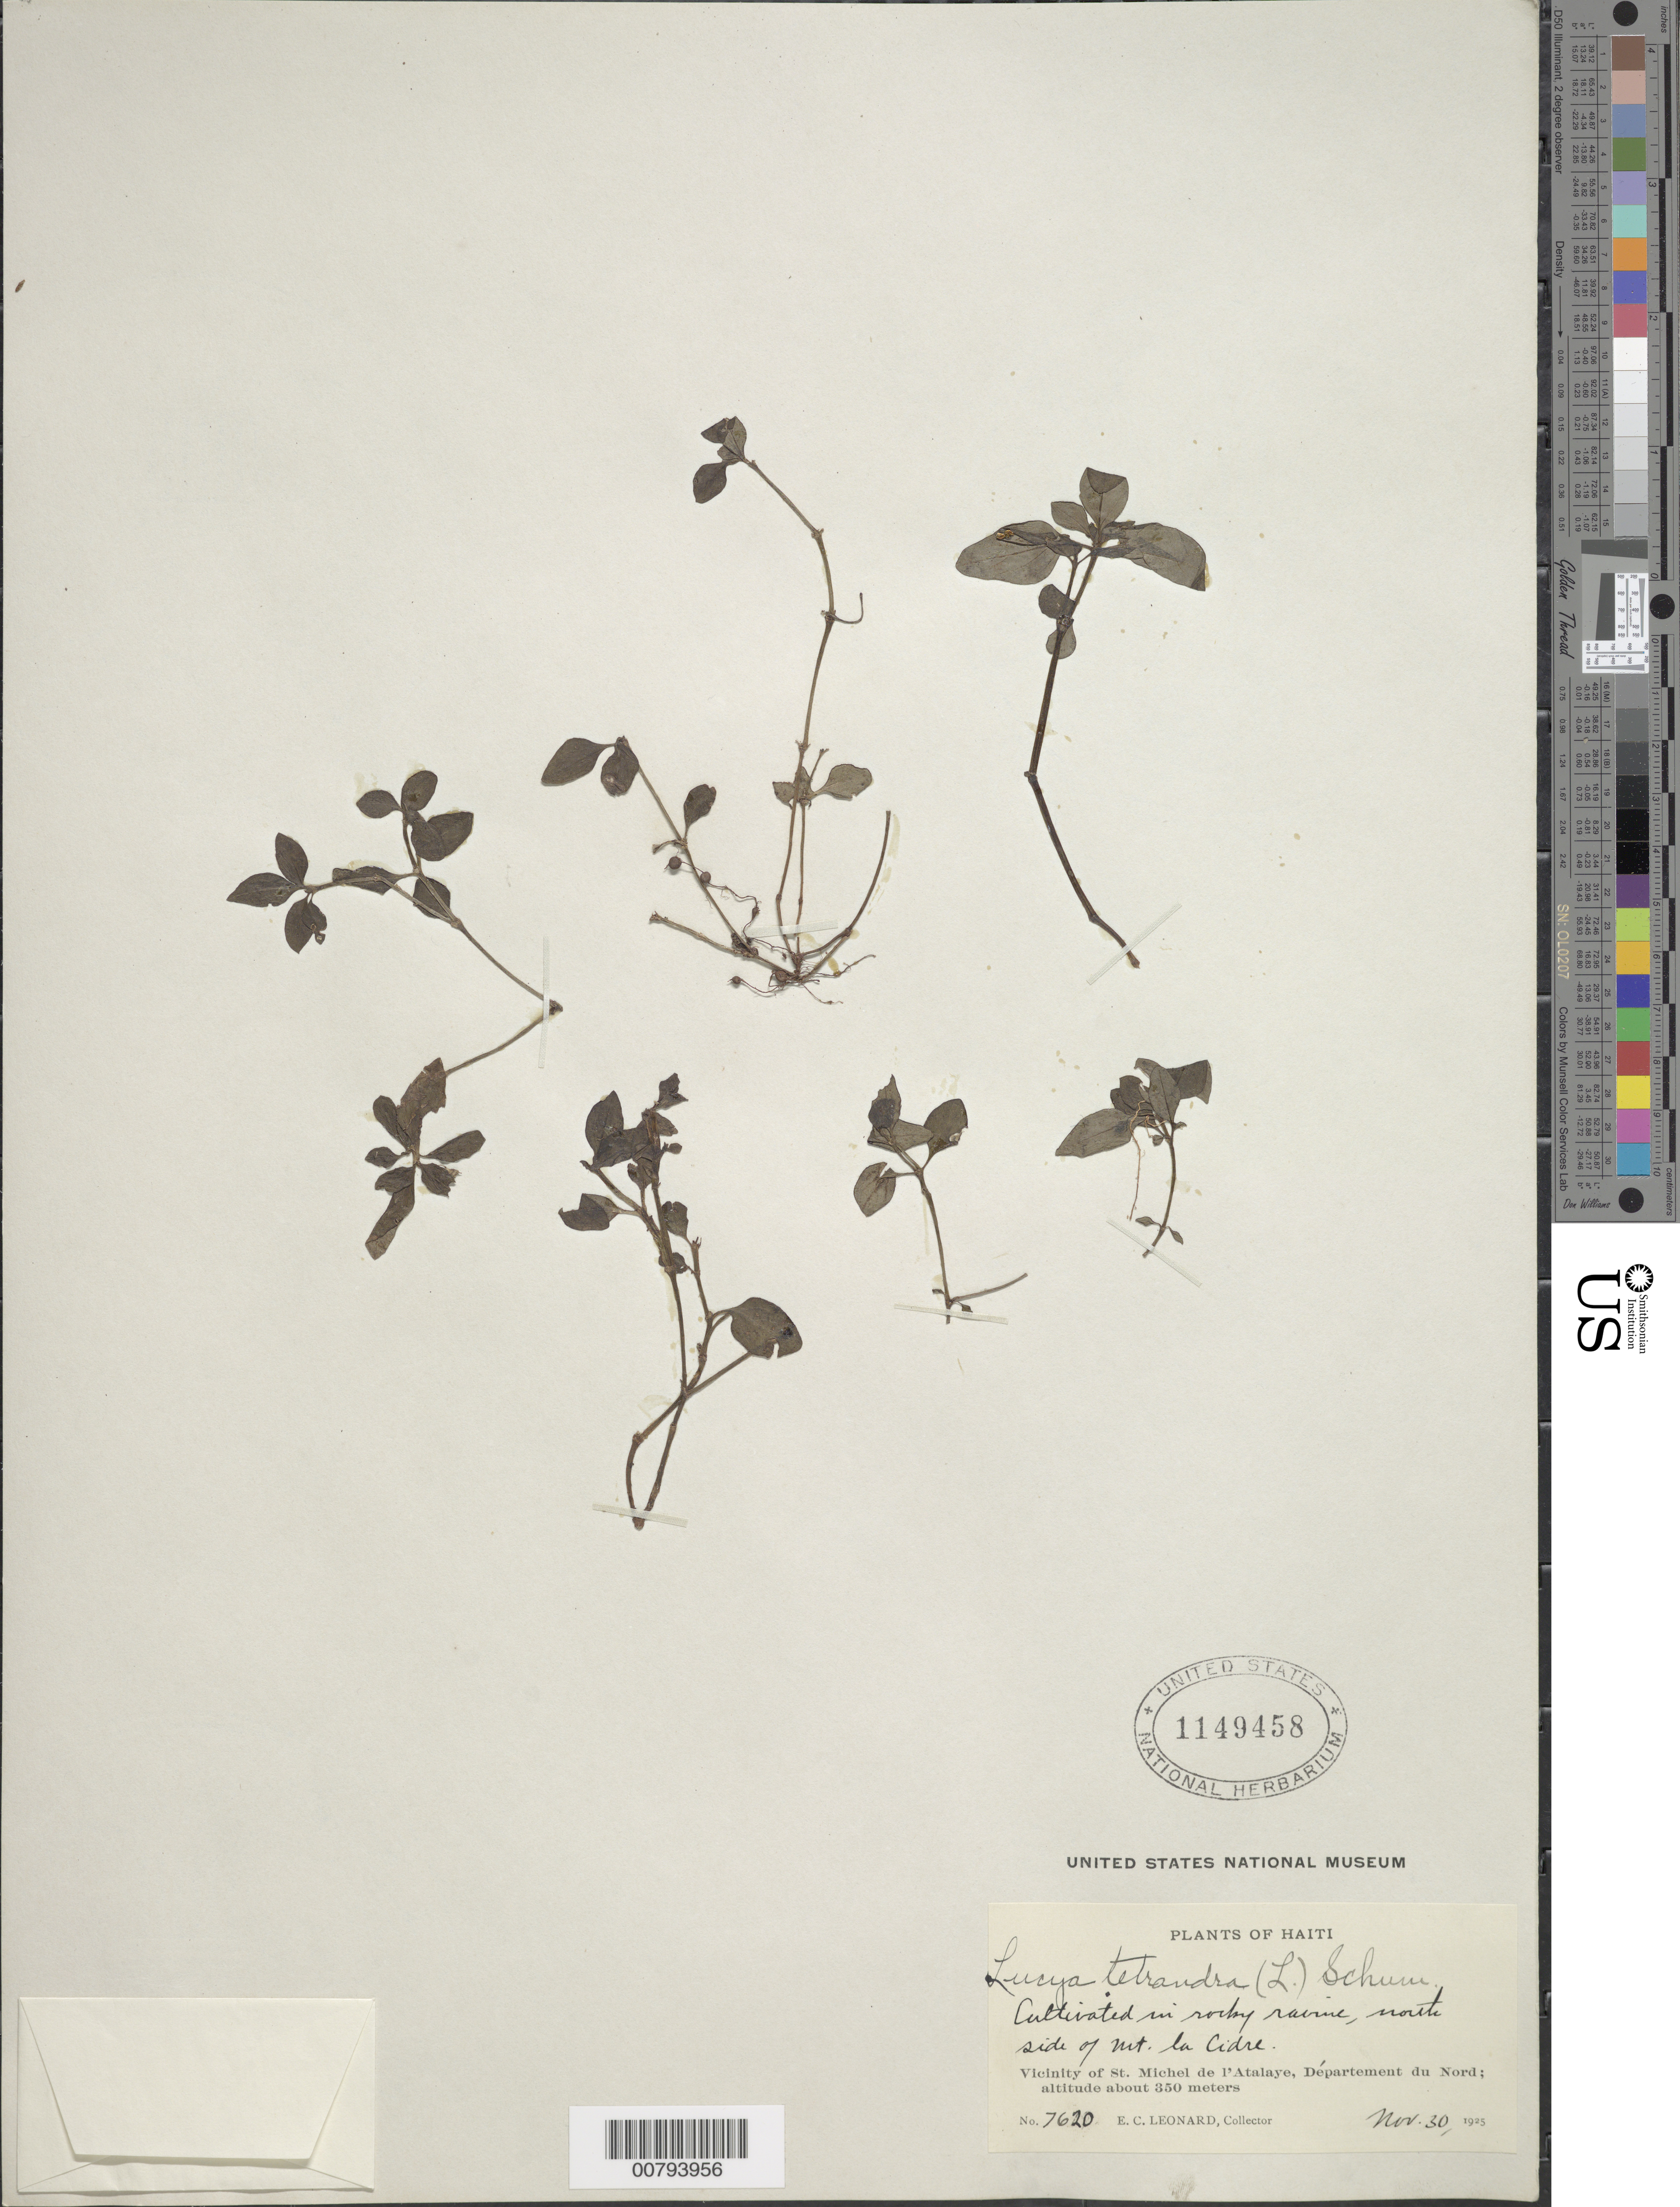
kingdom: Plantae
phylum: Tracheophyta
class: Magnoliopsida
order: Gentianales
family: Rubiaceae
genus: Lucya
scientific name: Lucya tetrandra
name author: (L.) K. Schum.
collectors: E. C. Leonard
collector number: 7620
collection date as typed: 30 Nov 1925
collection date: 1925-11-30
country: Haiti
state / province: Nord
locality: Vicinity of St. Michel de l'Atalaye. North side of Mt. La Cidre.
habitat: Rocky ravine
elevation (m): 350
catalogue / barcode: US 1149458